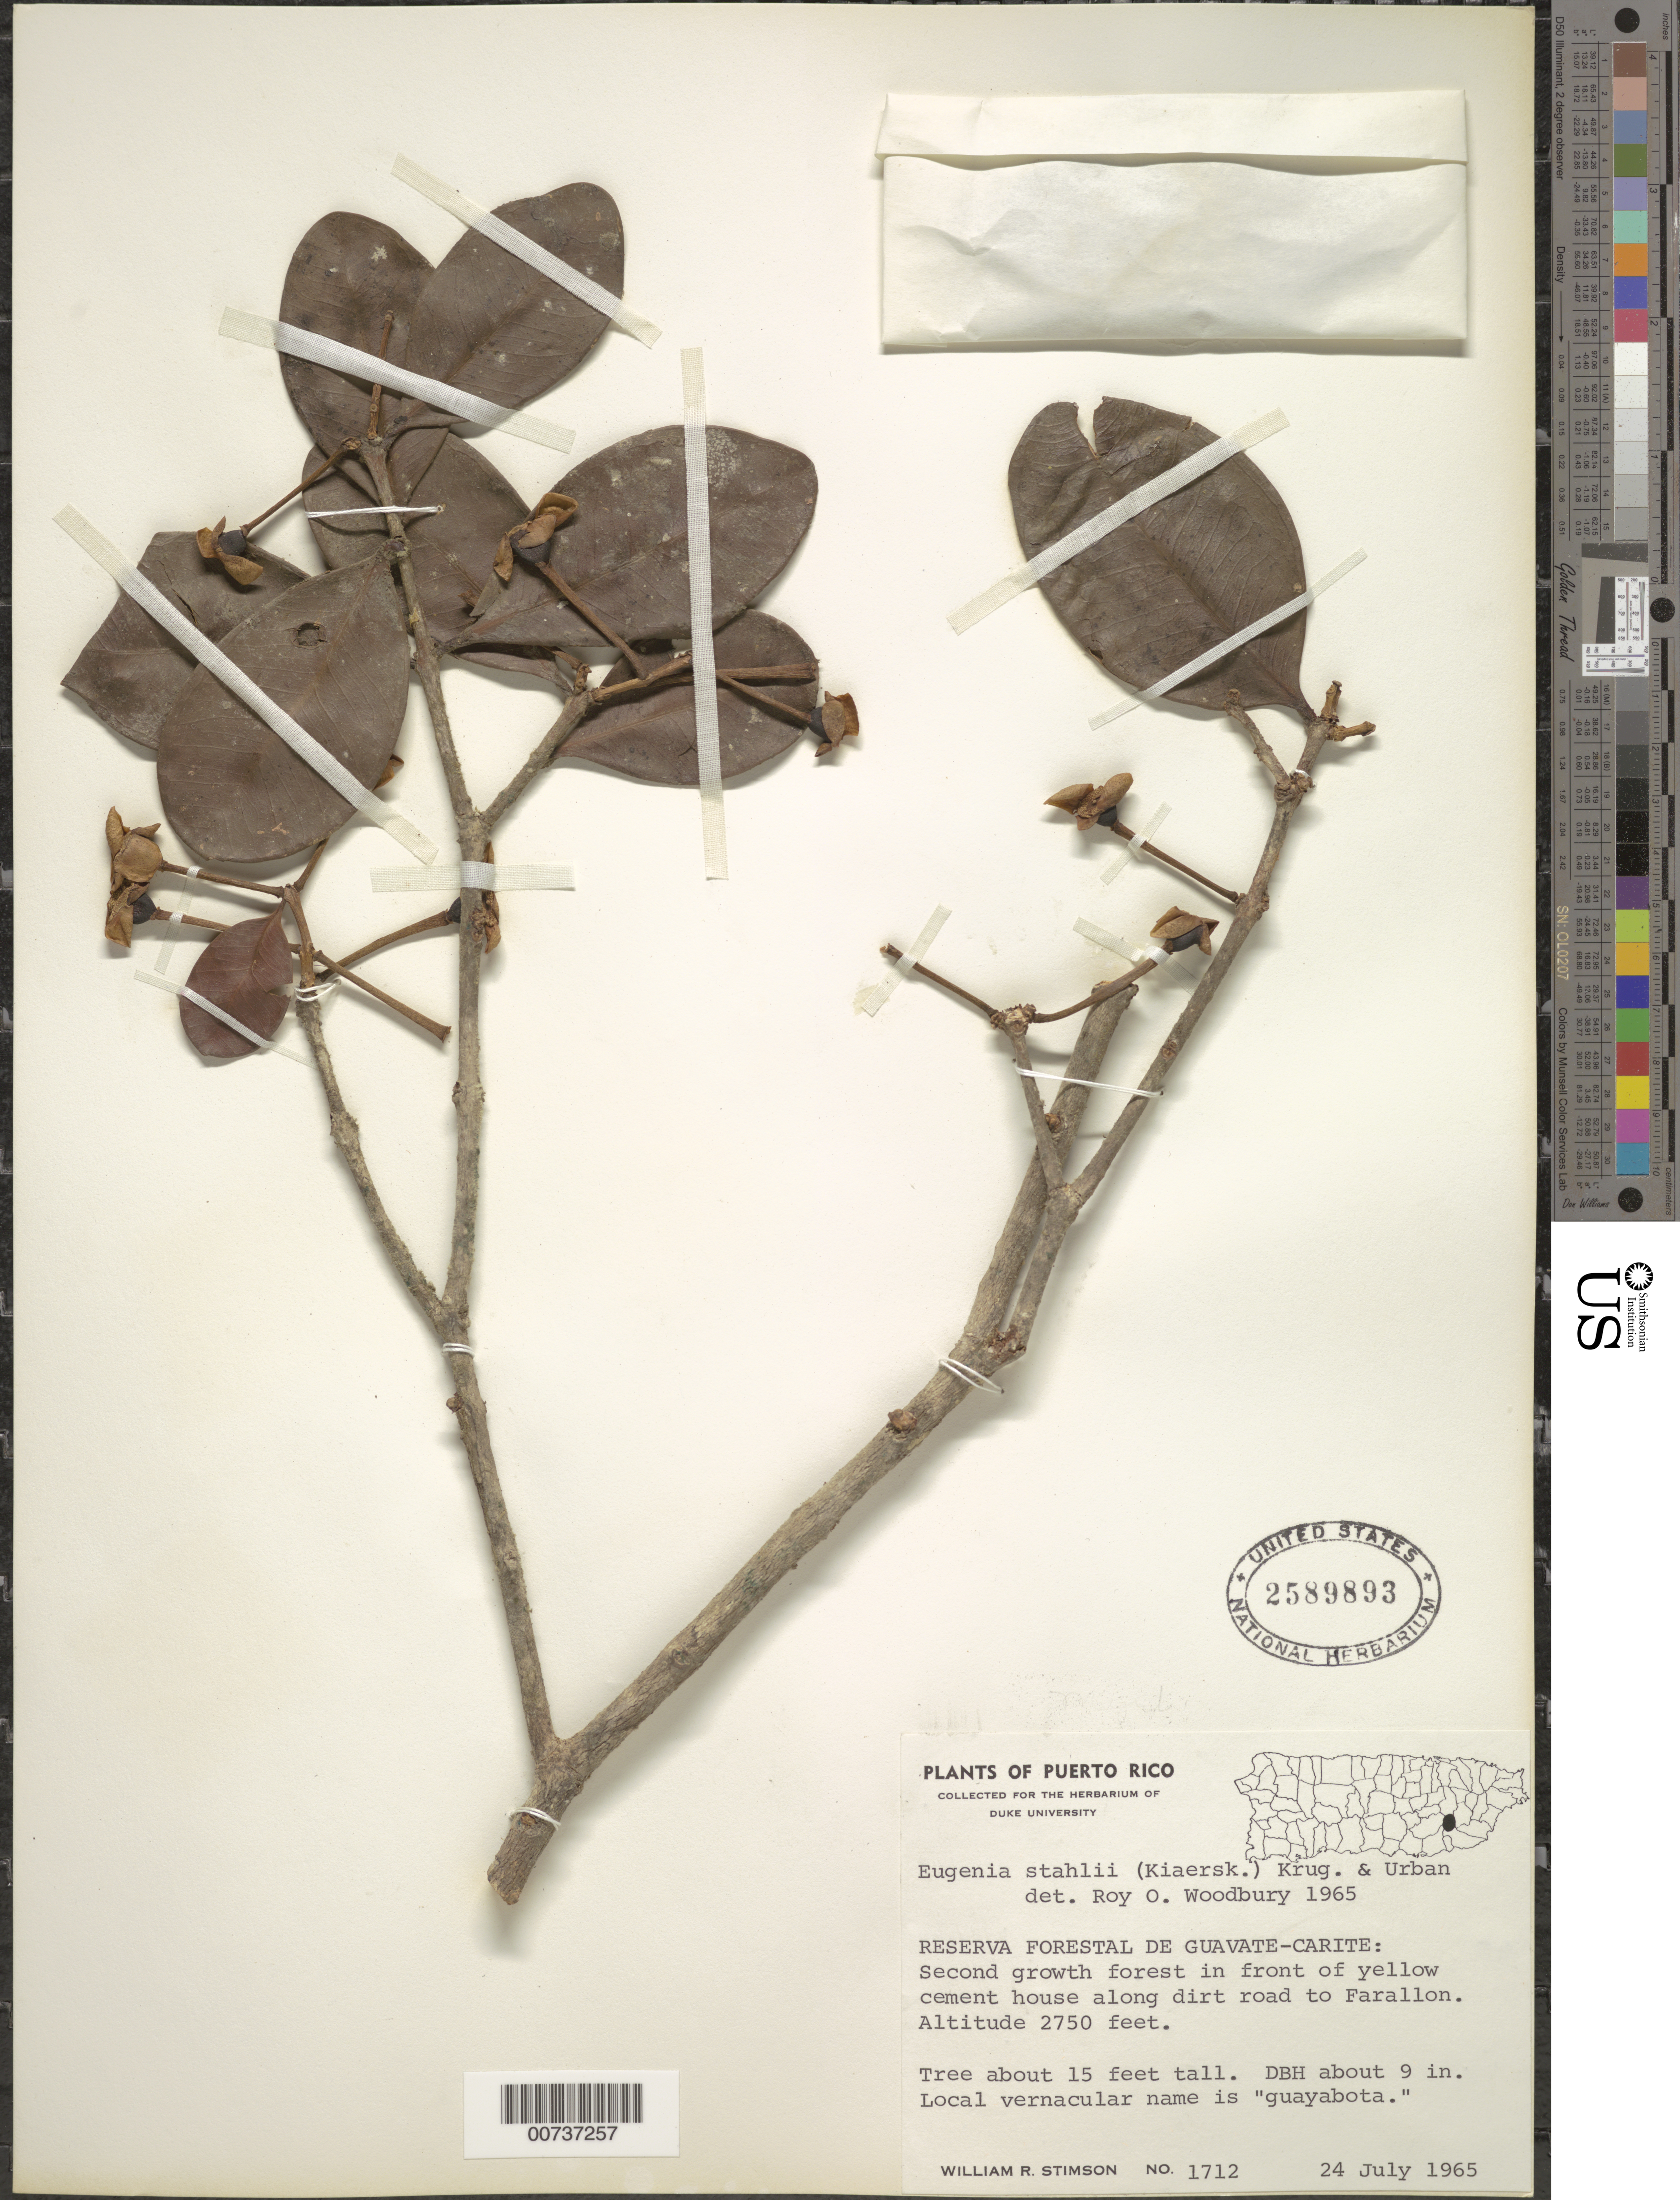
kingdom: Plantae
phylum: Tracheophyta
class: Magnoliopsida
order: Myrtales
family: Myrtaceae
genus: Eugenia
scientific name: Eugenia stahlii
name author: (Kiaersk.) Krug & Urb.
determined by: Woodbury, R. O.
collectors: W. R. Stimson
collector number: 1712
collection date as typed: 24 Jul 1965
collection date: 1965-07-24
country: Puerto Rico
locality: Reserva Forestal de Guavate-Carite: Second growth forest in foront of yellow cement house along dirt road to Farallon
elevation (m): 838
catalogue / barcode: US 2589893